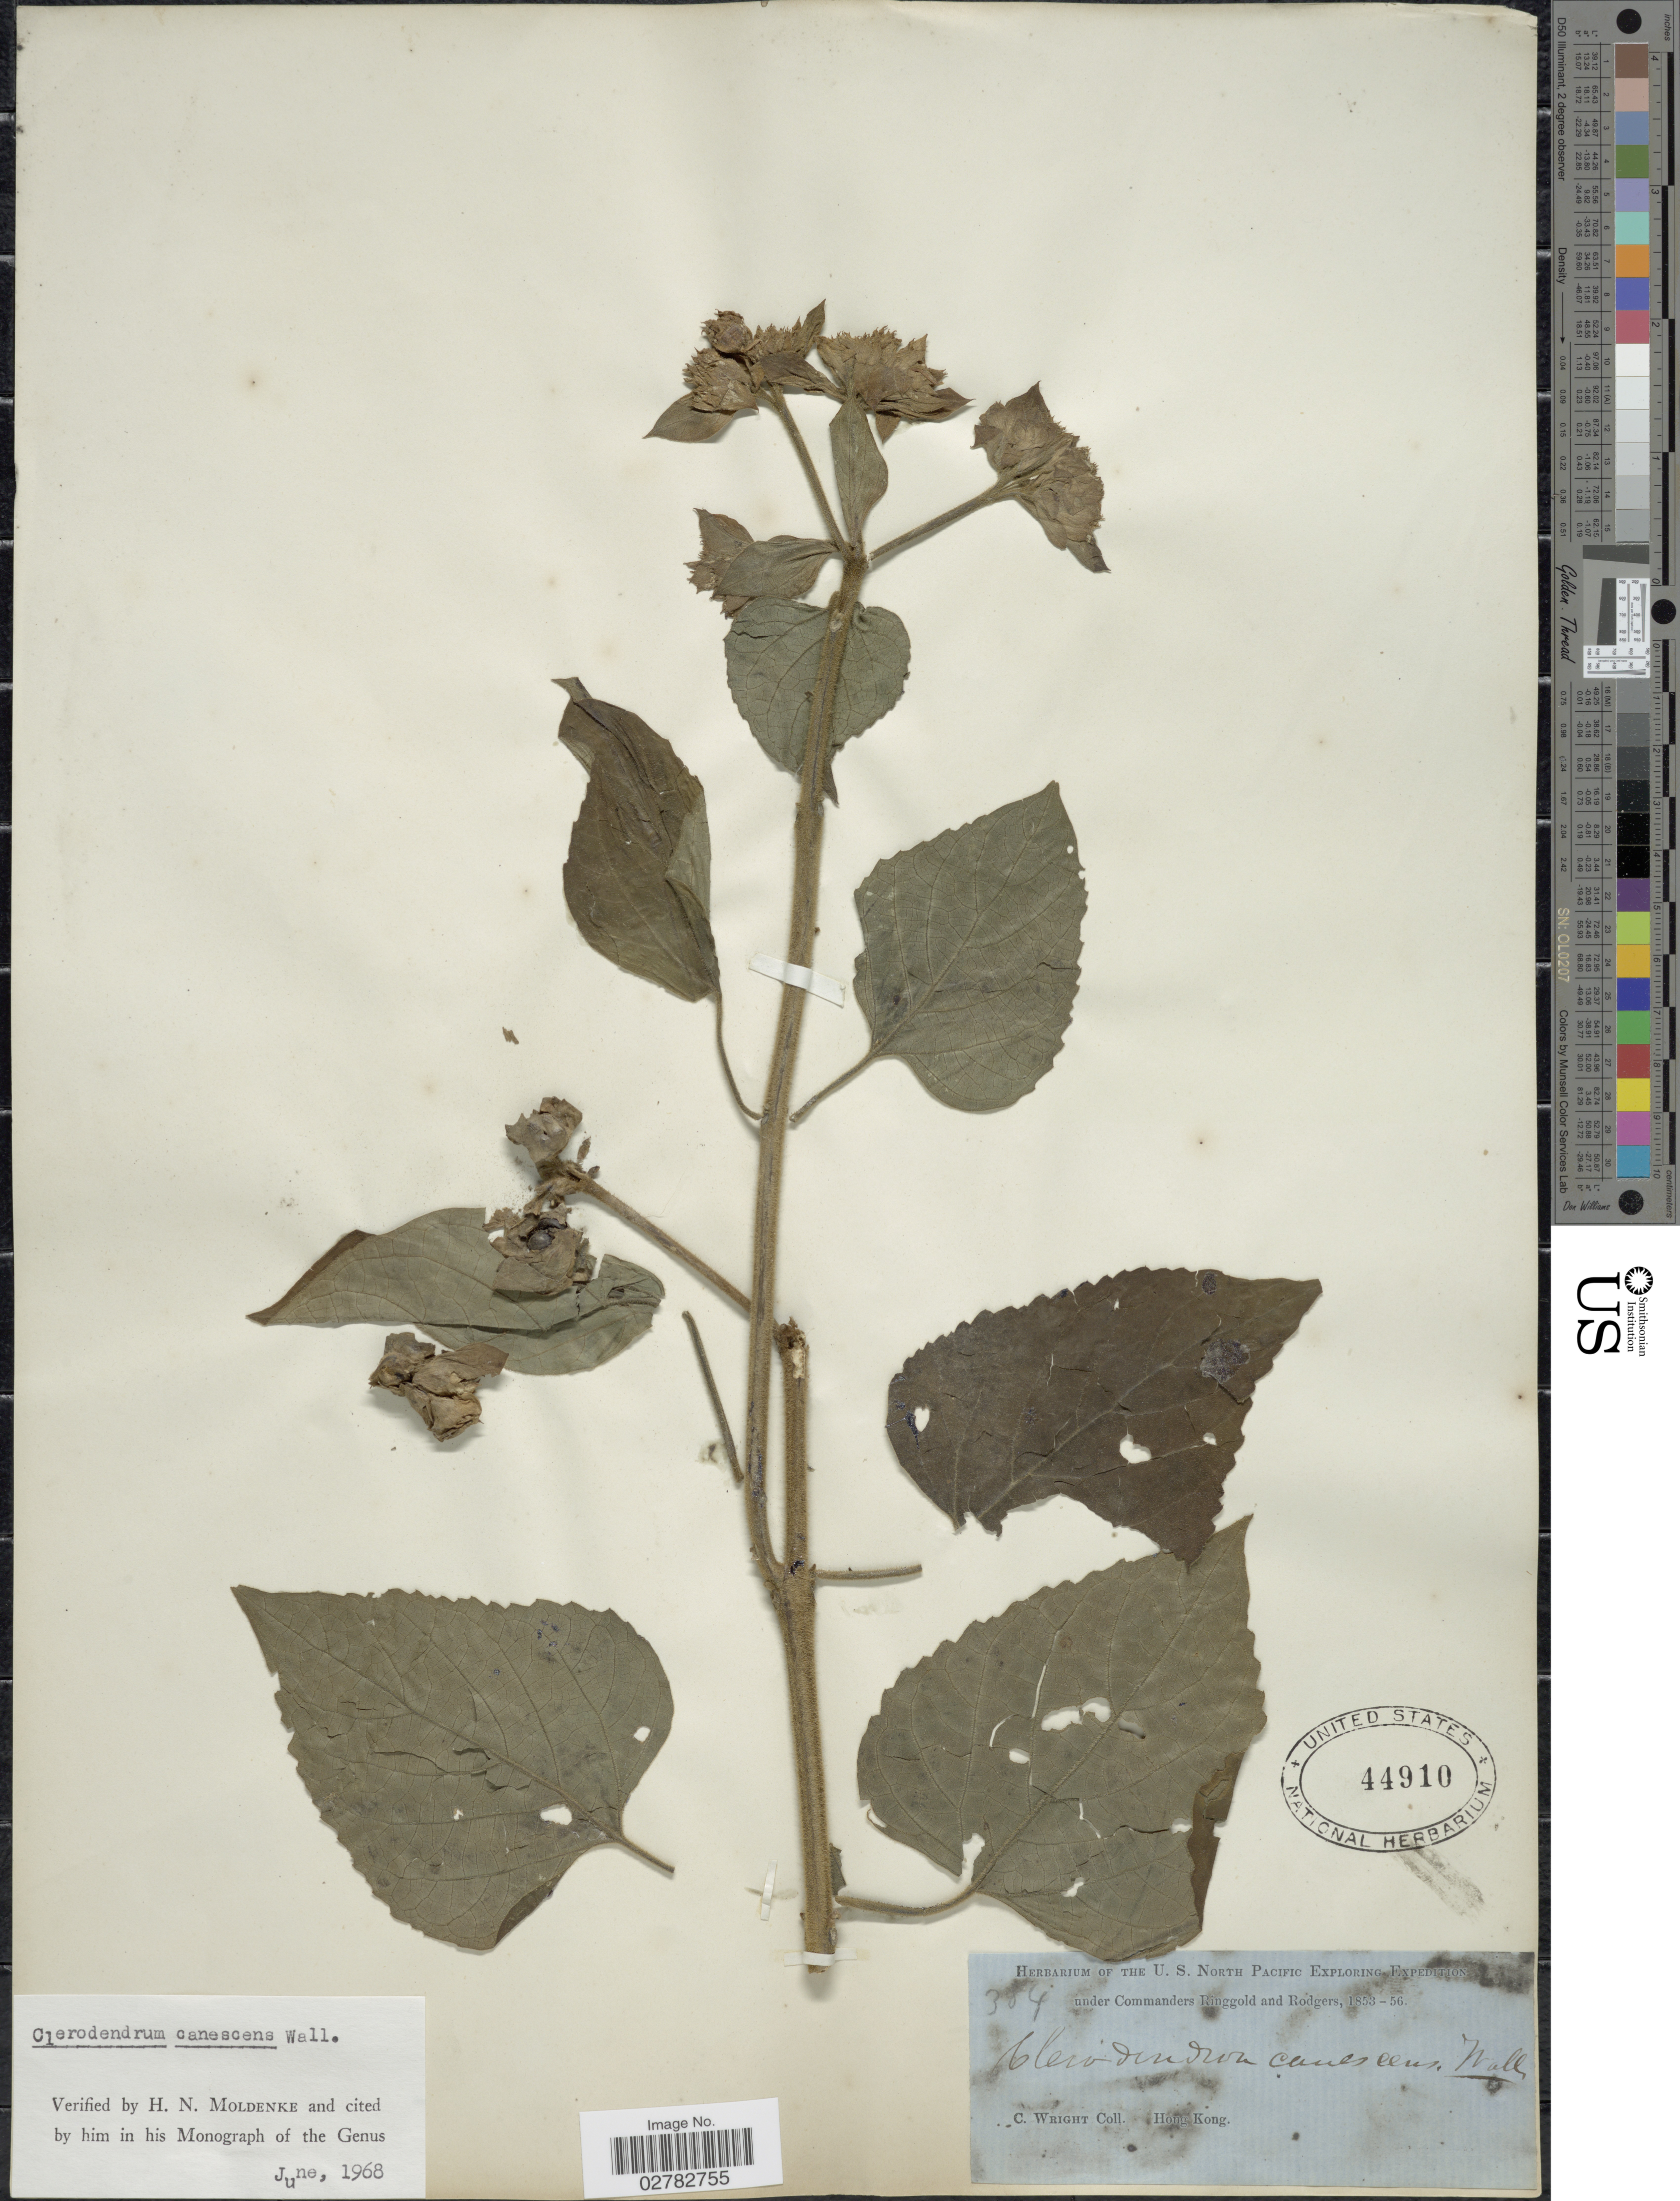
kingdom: Plantae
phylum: Tracheophyta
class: Magnoliopsida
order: Lamiales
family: Lamiaceae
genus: Clerodendrum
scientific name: Clerodendrum canescens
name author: Wall. ex Walp.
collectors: C. Wright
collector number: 304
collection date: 1853/1856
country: China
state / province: Hong Kong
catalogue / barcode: US 44910